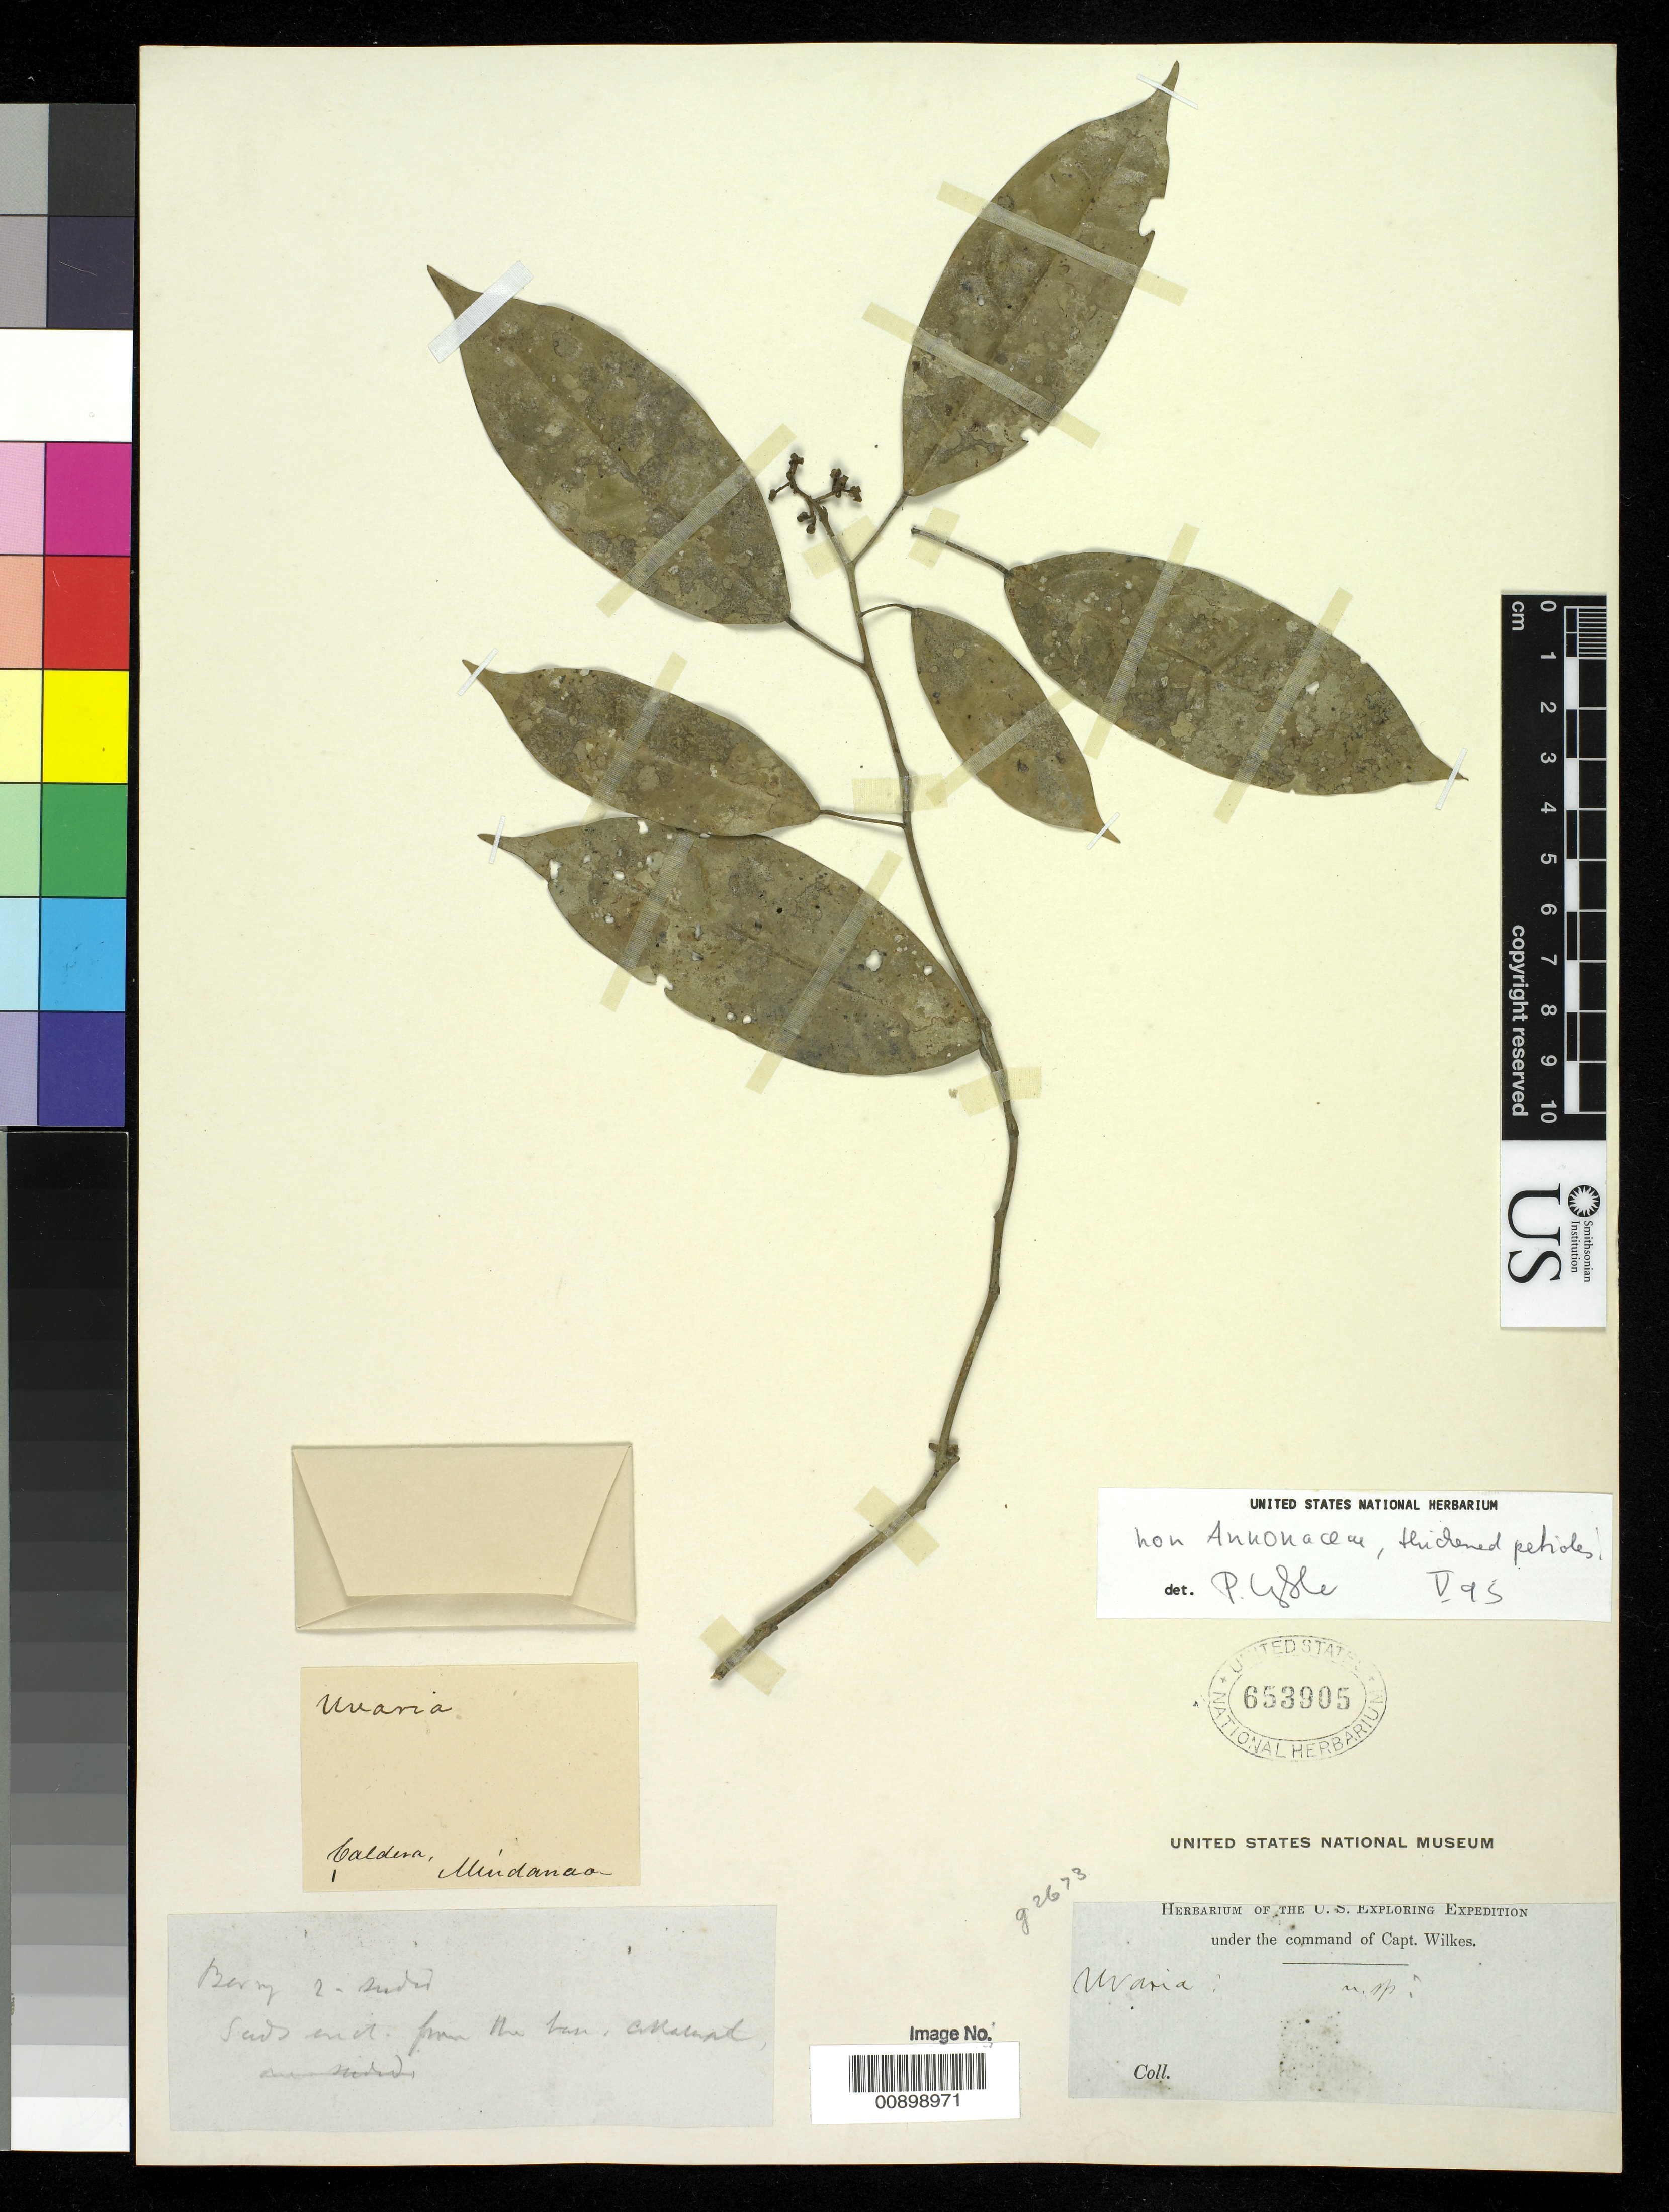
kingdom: Plantae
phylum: Tracheophyta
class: Magnoliopsida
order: Fabales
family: Fabaceae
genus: Uraria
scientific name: Uraria sp.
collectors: Wilkes Explor. Exped.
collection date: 1838/1842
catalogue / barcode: US 653905